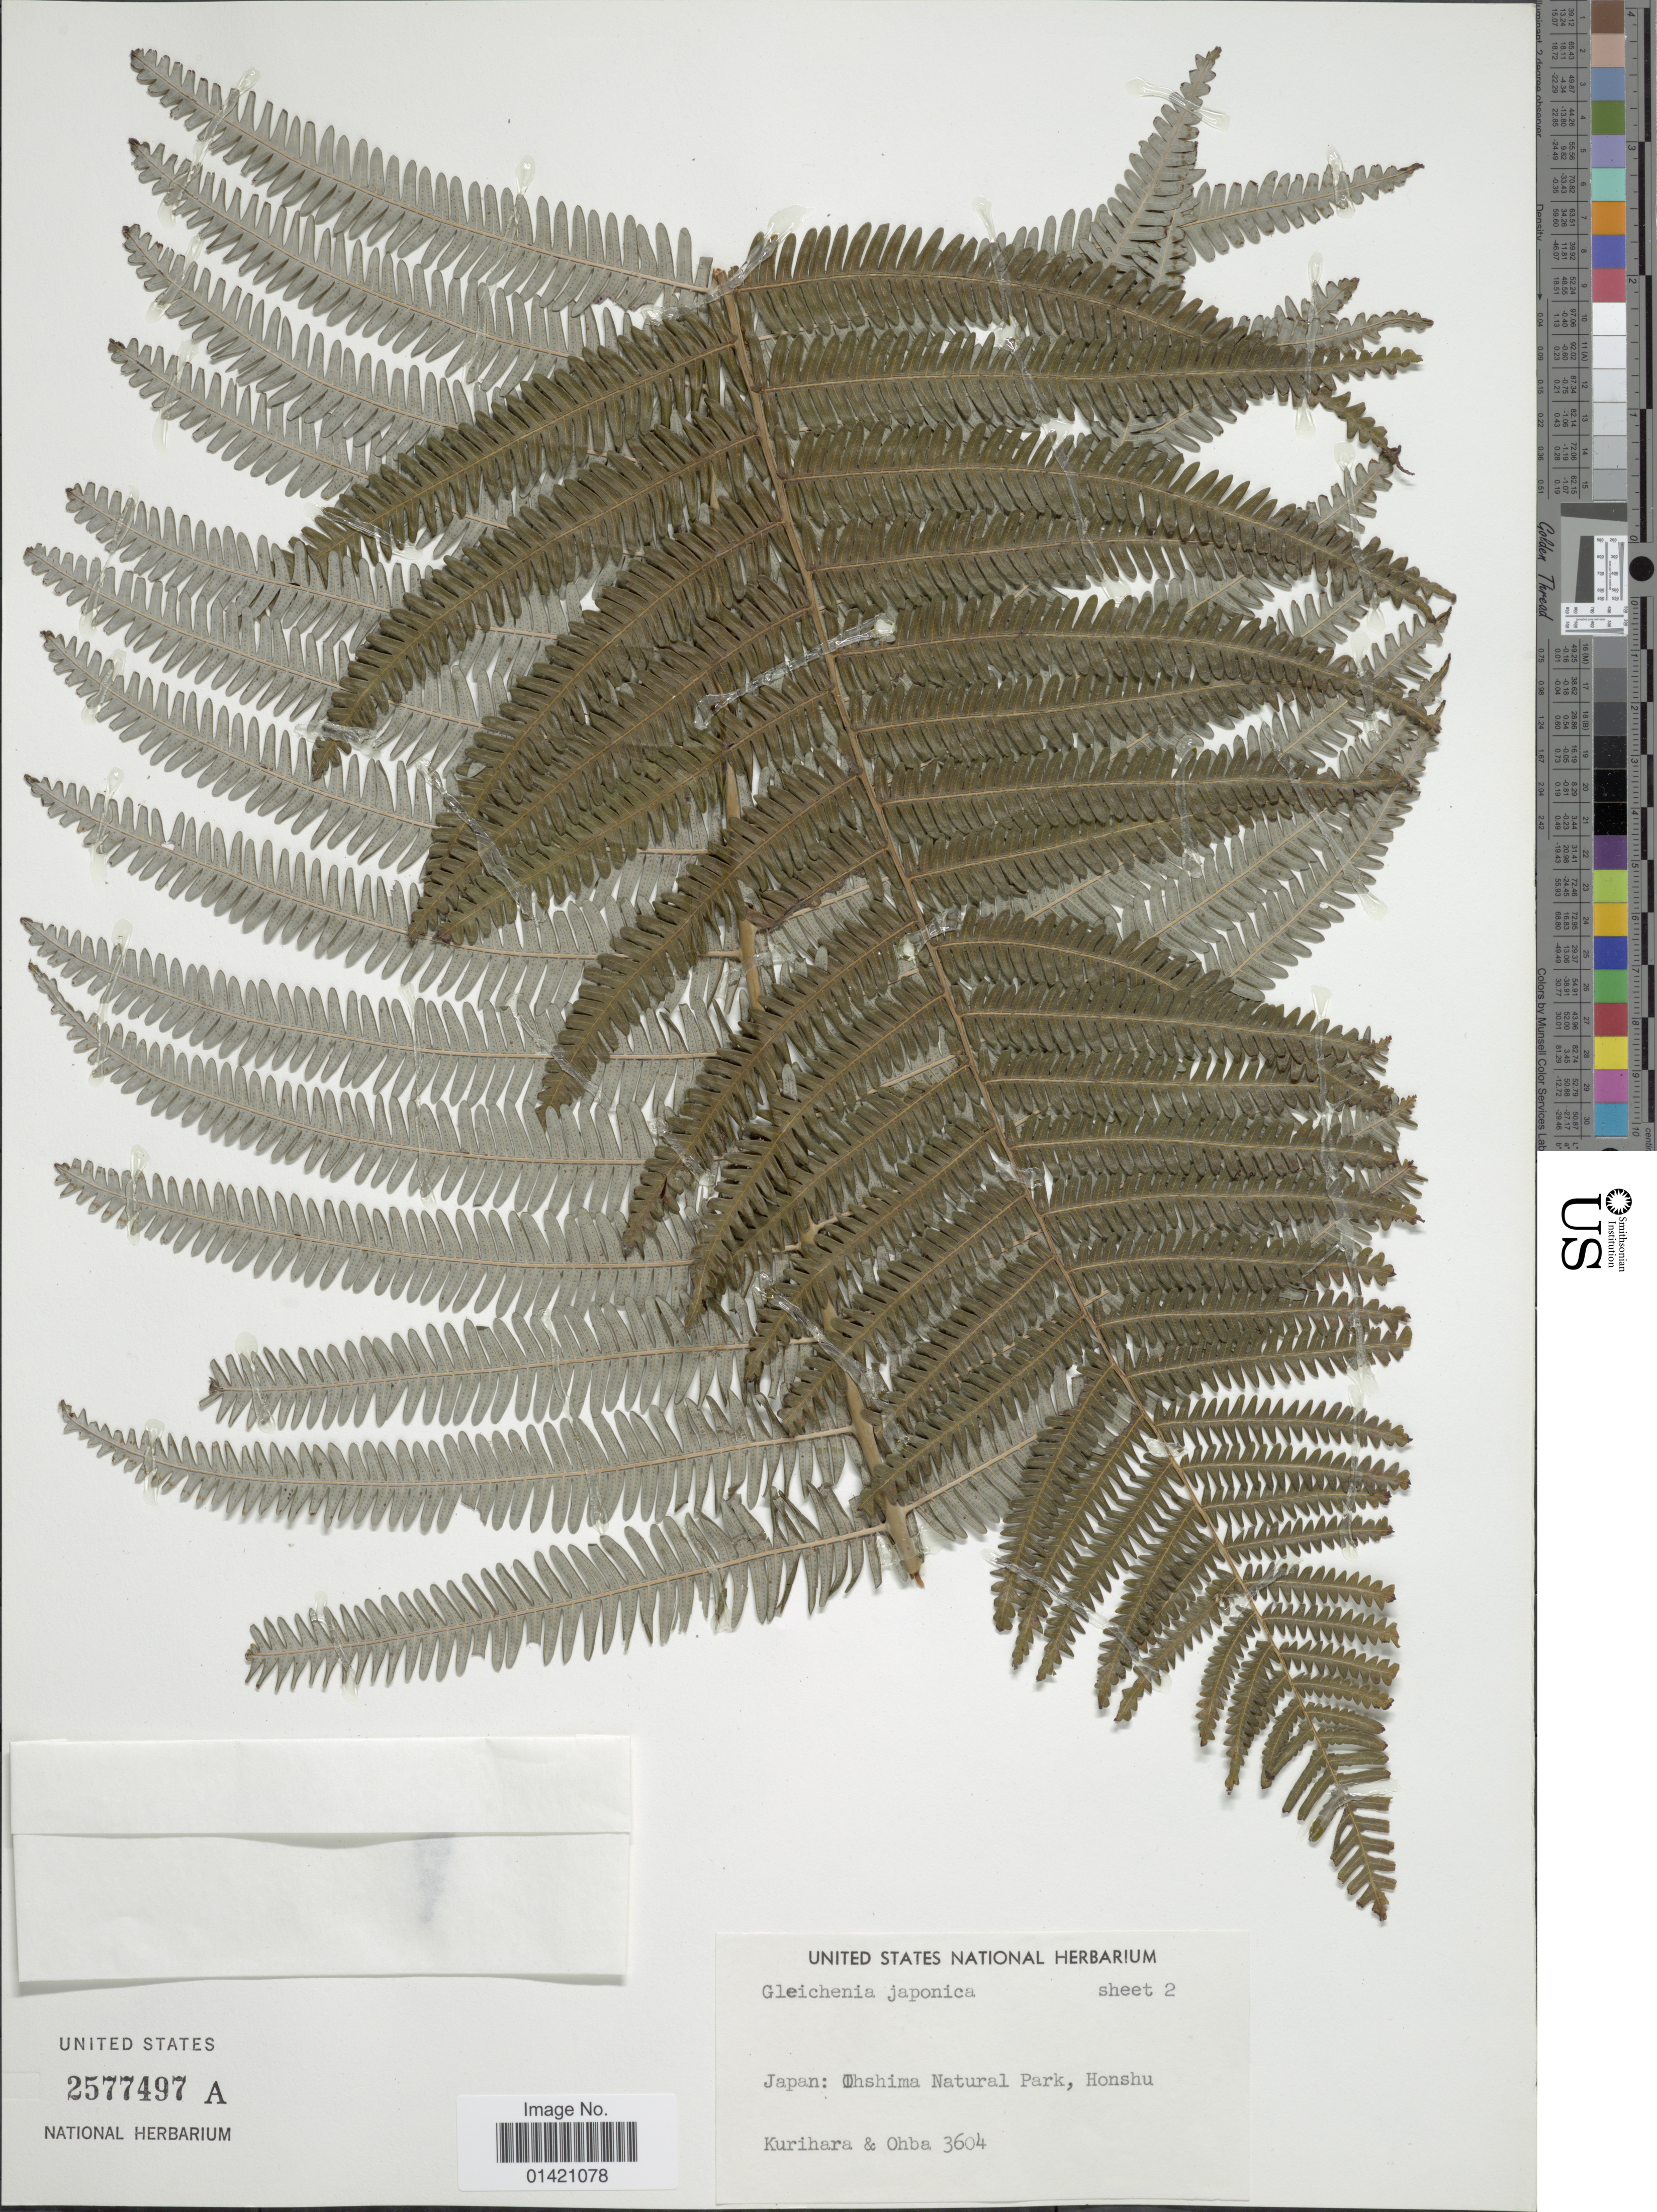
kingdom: Plantae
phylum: Tracheophyta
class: Polypodiopsida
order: Gleicheniales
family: Gleicheniaceae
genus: Diplopterygium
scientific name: Diplopterygium glaucum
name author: (Thunb. ex Houtt.) Nakai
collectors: Y. Kurihara & Ohba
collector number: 3604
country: Japan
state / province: Tokyo, Federal City of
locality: Ohshima Natural Park, Honshu.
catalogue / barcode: US 2577497A